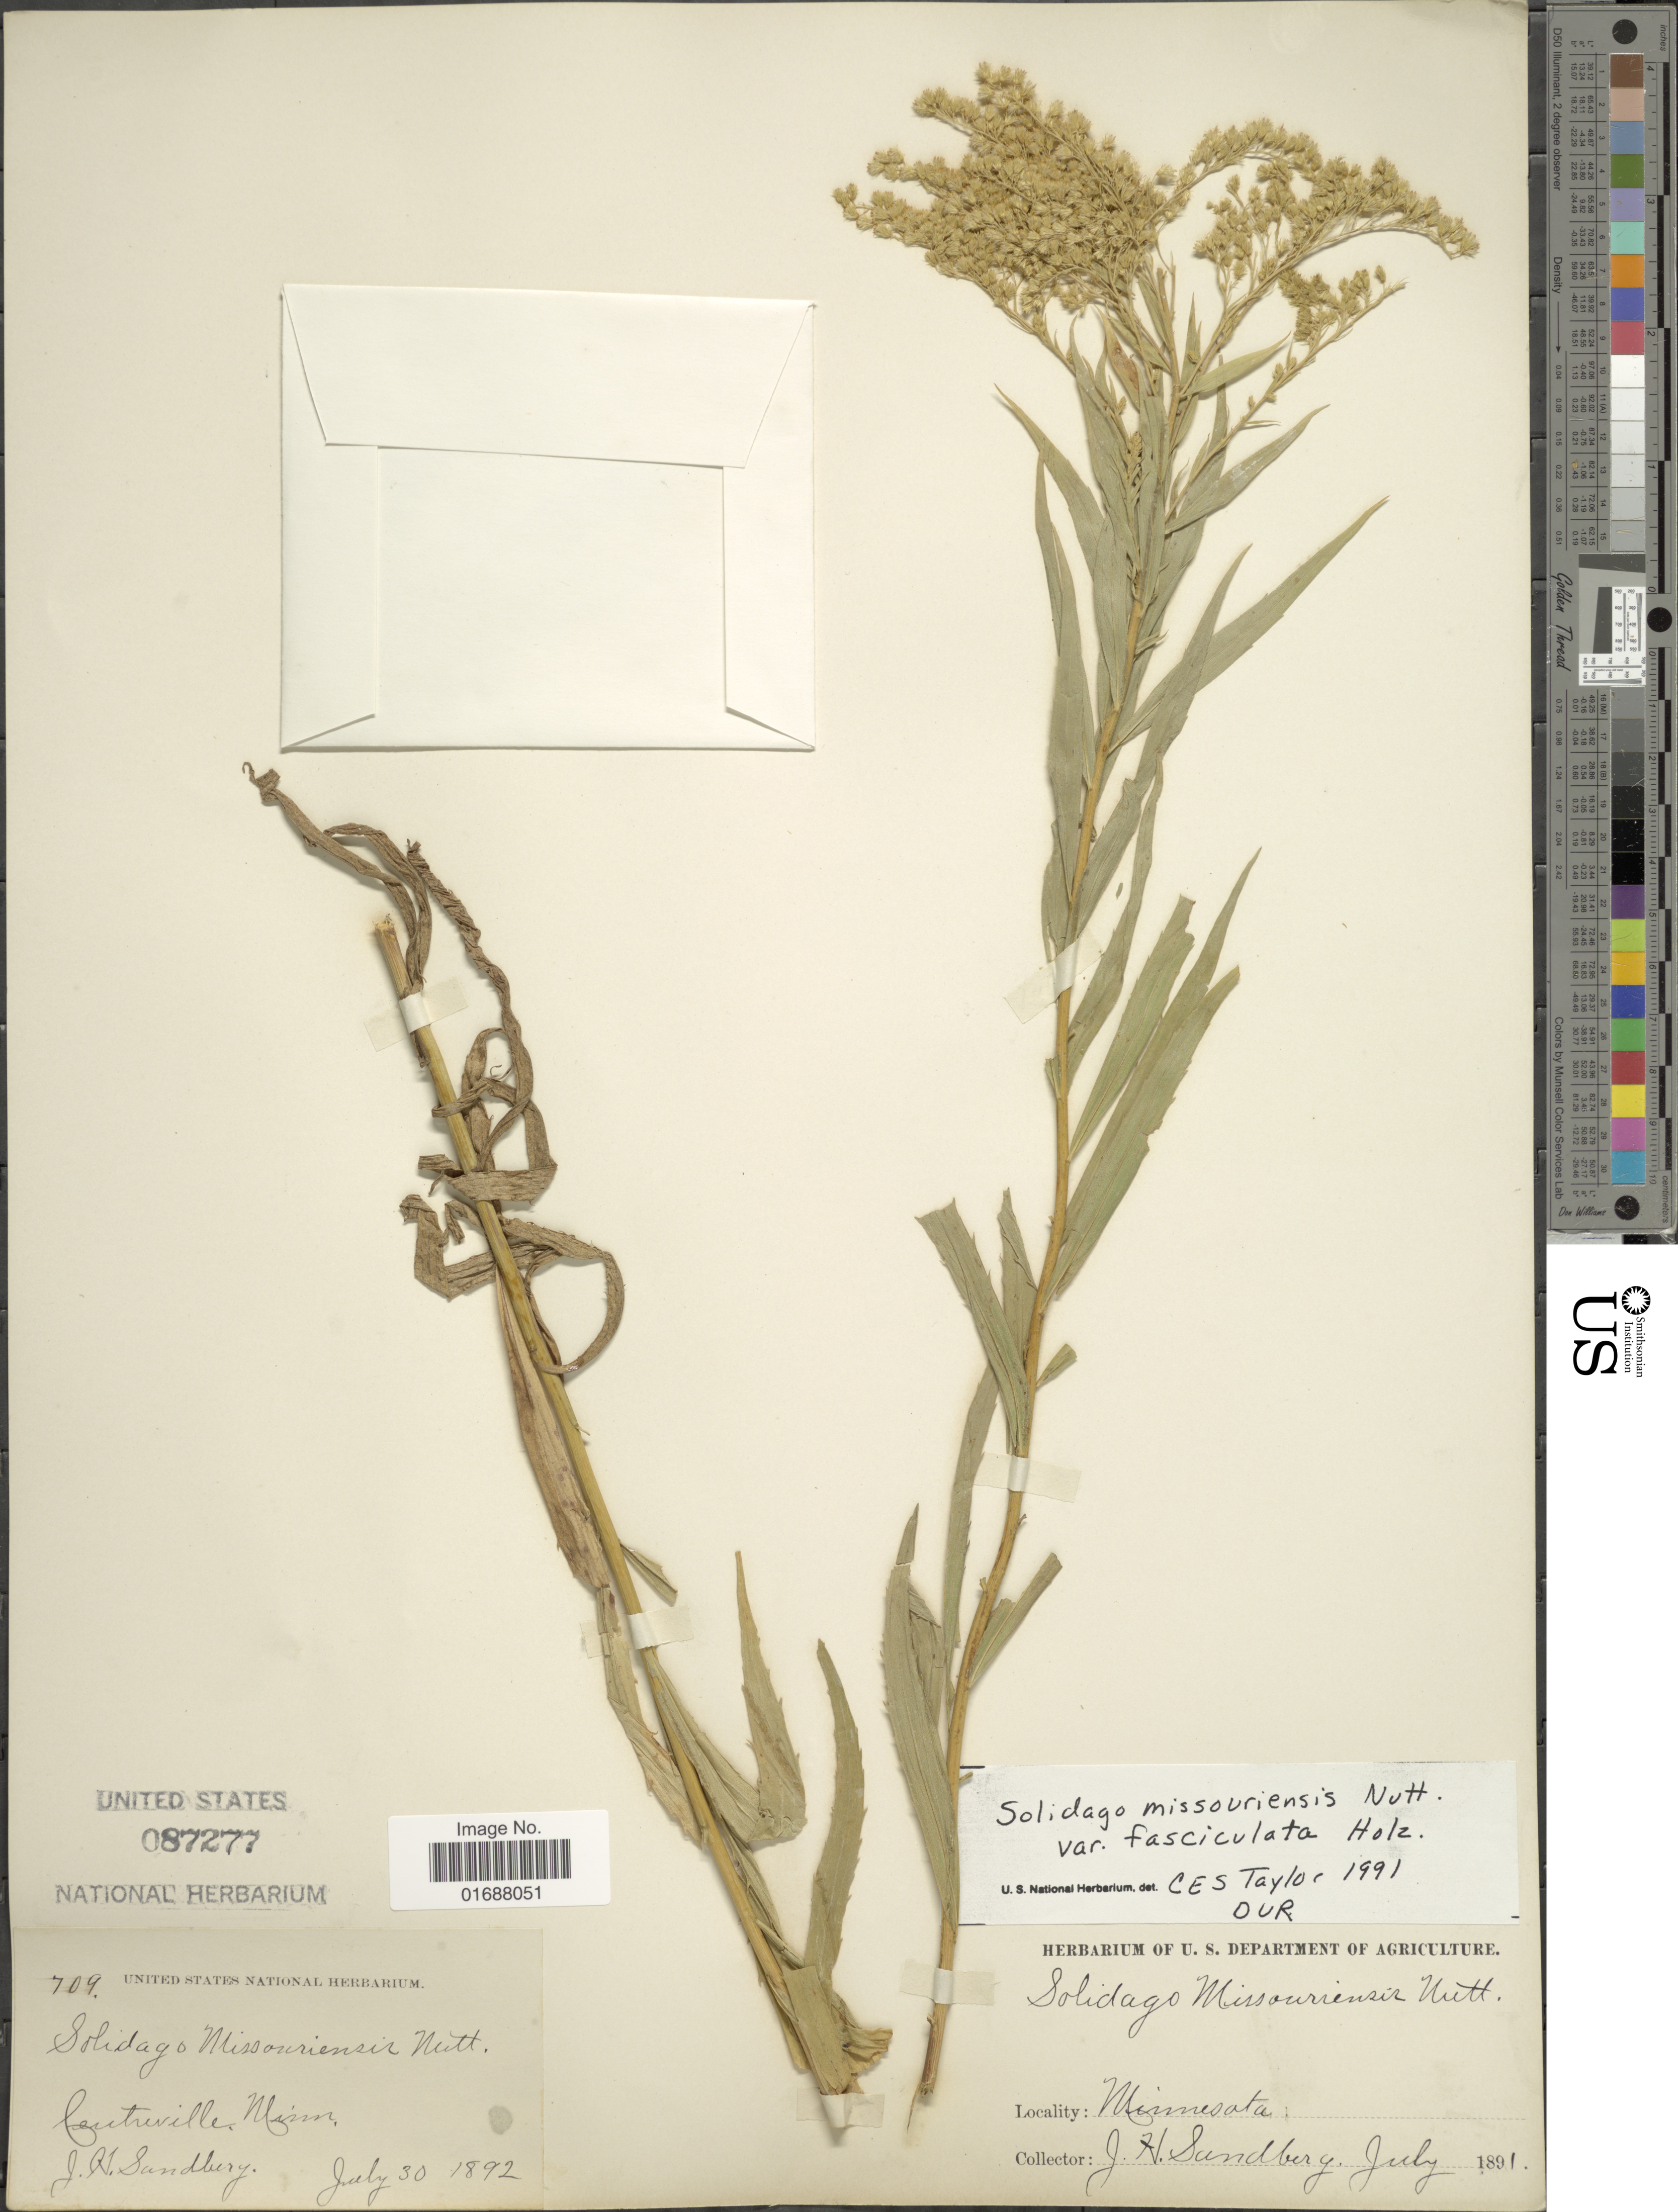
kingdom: Plantae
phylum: Tracheophyta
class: Magnoliopsida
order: Asterales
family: Asteraceae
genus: Solidago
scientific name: Solidago missouriensis var. fasciculata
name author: Holz.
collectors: J. H. Sandberg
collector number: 709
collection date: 1892-07-30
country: United States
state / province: Minnesota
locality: Centreville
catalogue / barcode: US 87277